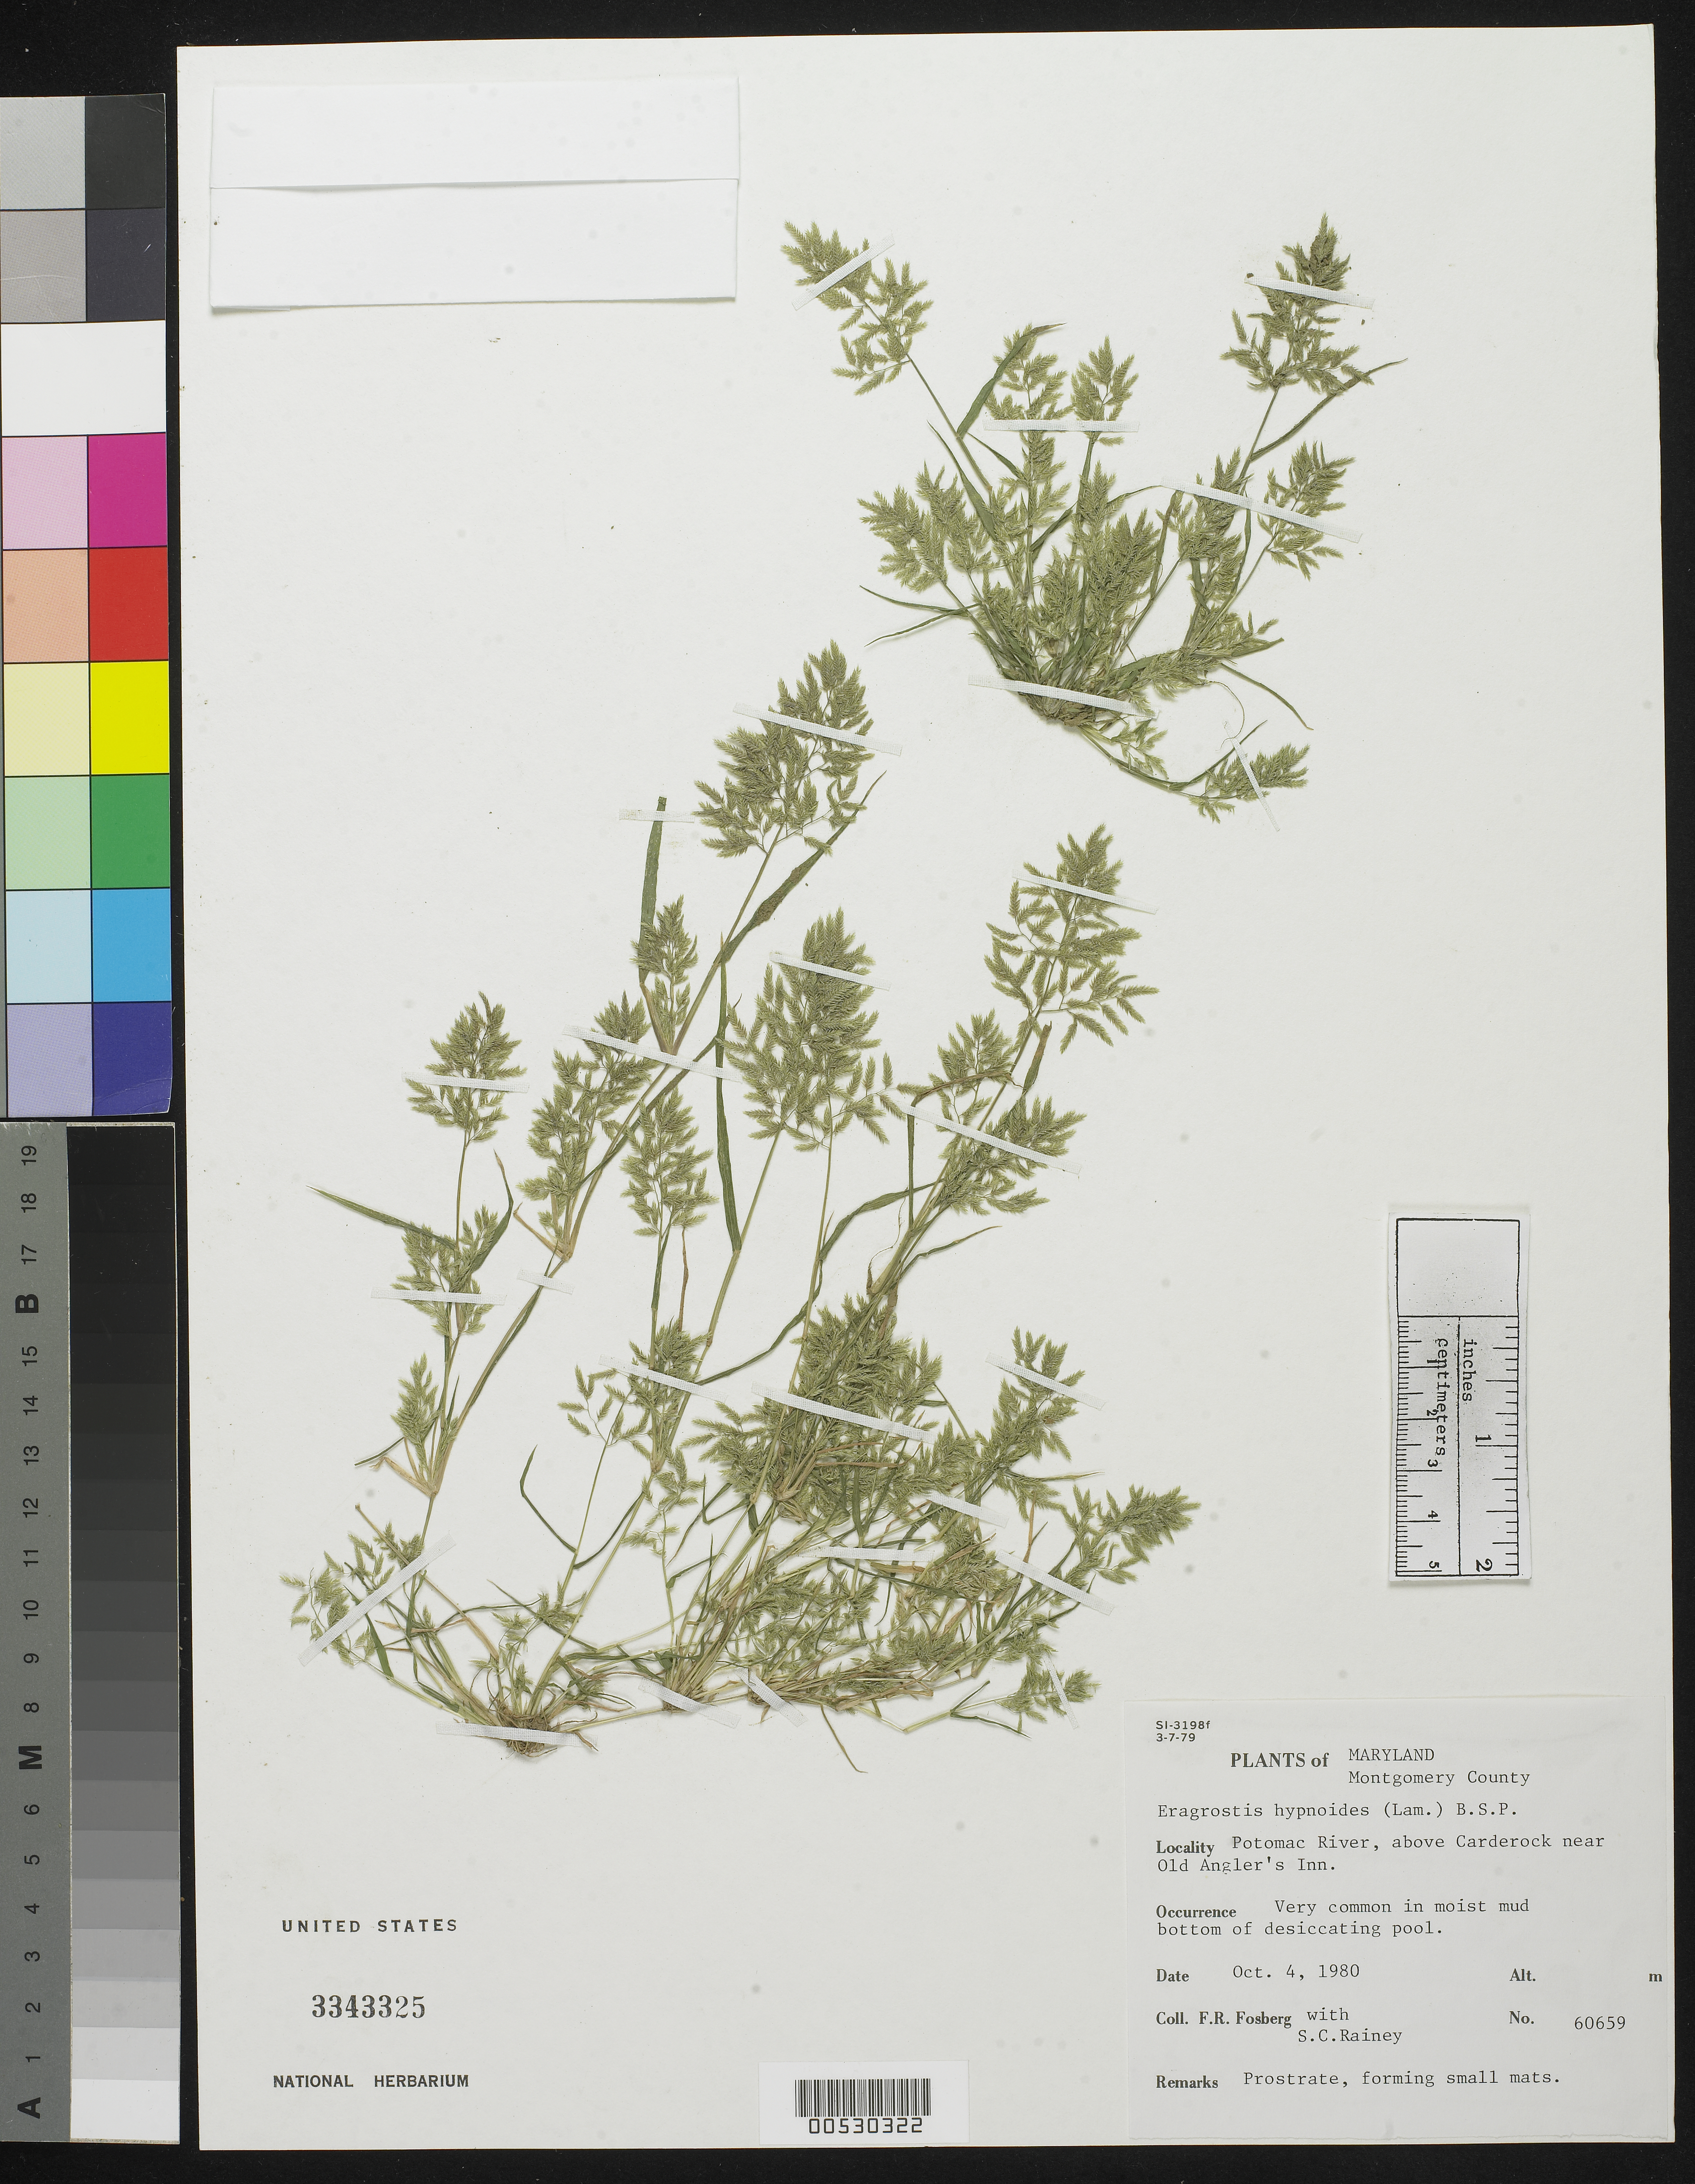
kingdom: Plantae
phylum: Tracheophyta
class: Liliopsida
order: Poales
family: Poaceae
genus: Eragrostis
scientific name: Eragrostis hypnoides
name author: (Lam.) Britton, Stearns & Poggenb.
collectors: F. R. Fosberg & S. C. Rainey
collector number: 60659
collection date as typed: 04 Oct 1980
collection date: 1980-10-04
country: United States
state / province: Maryland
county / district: Montgomery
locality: Potomac River, above Carderock near Old Angler's Inn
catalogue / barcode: US 3343325